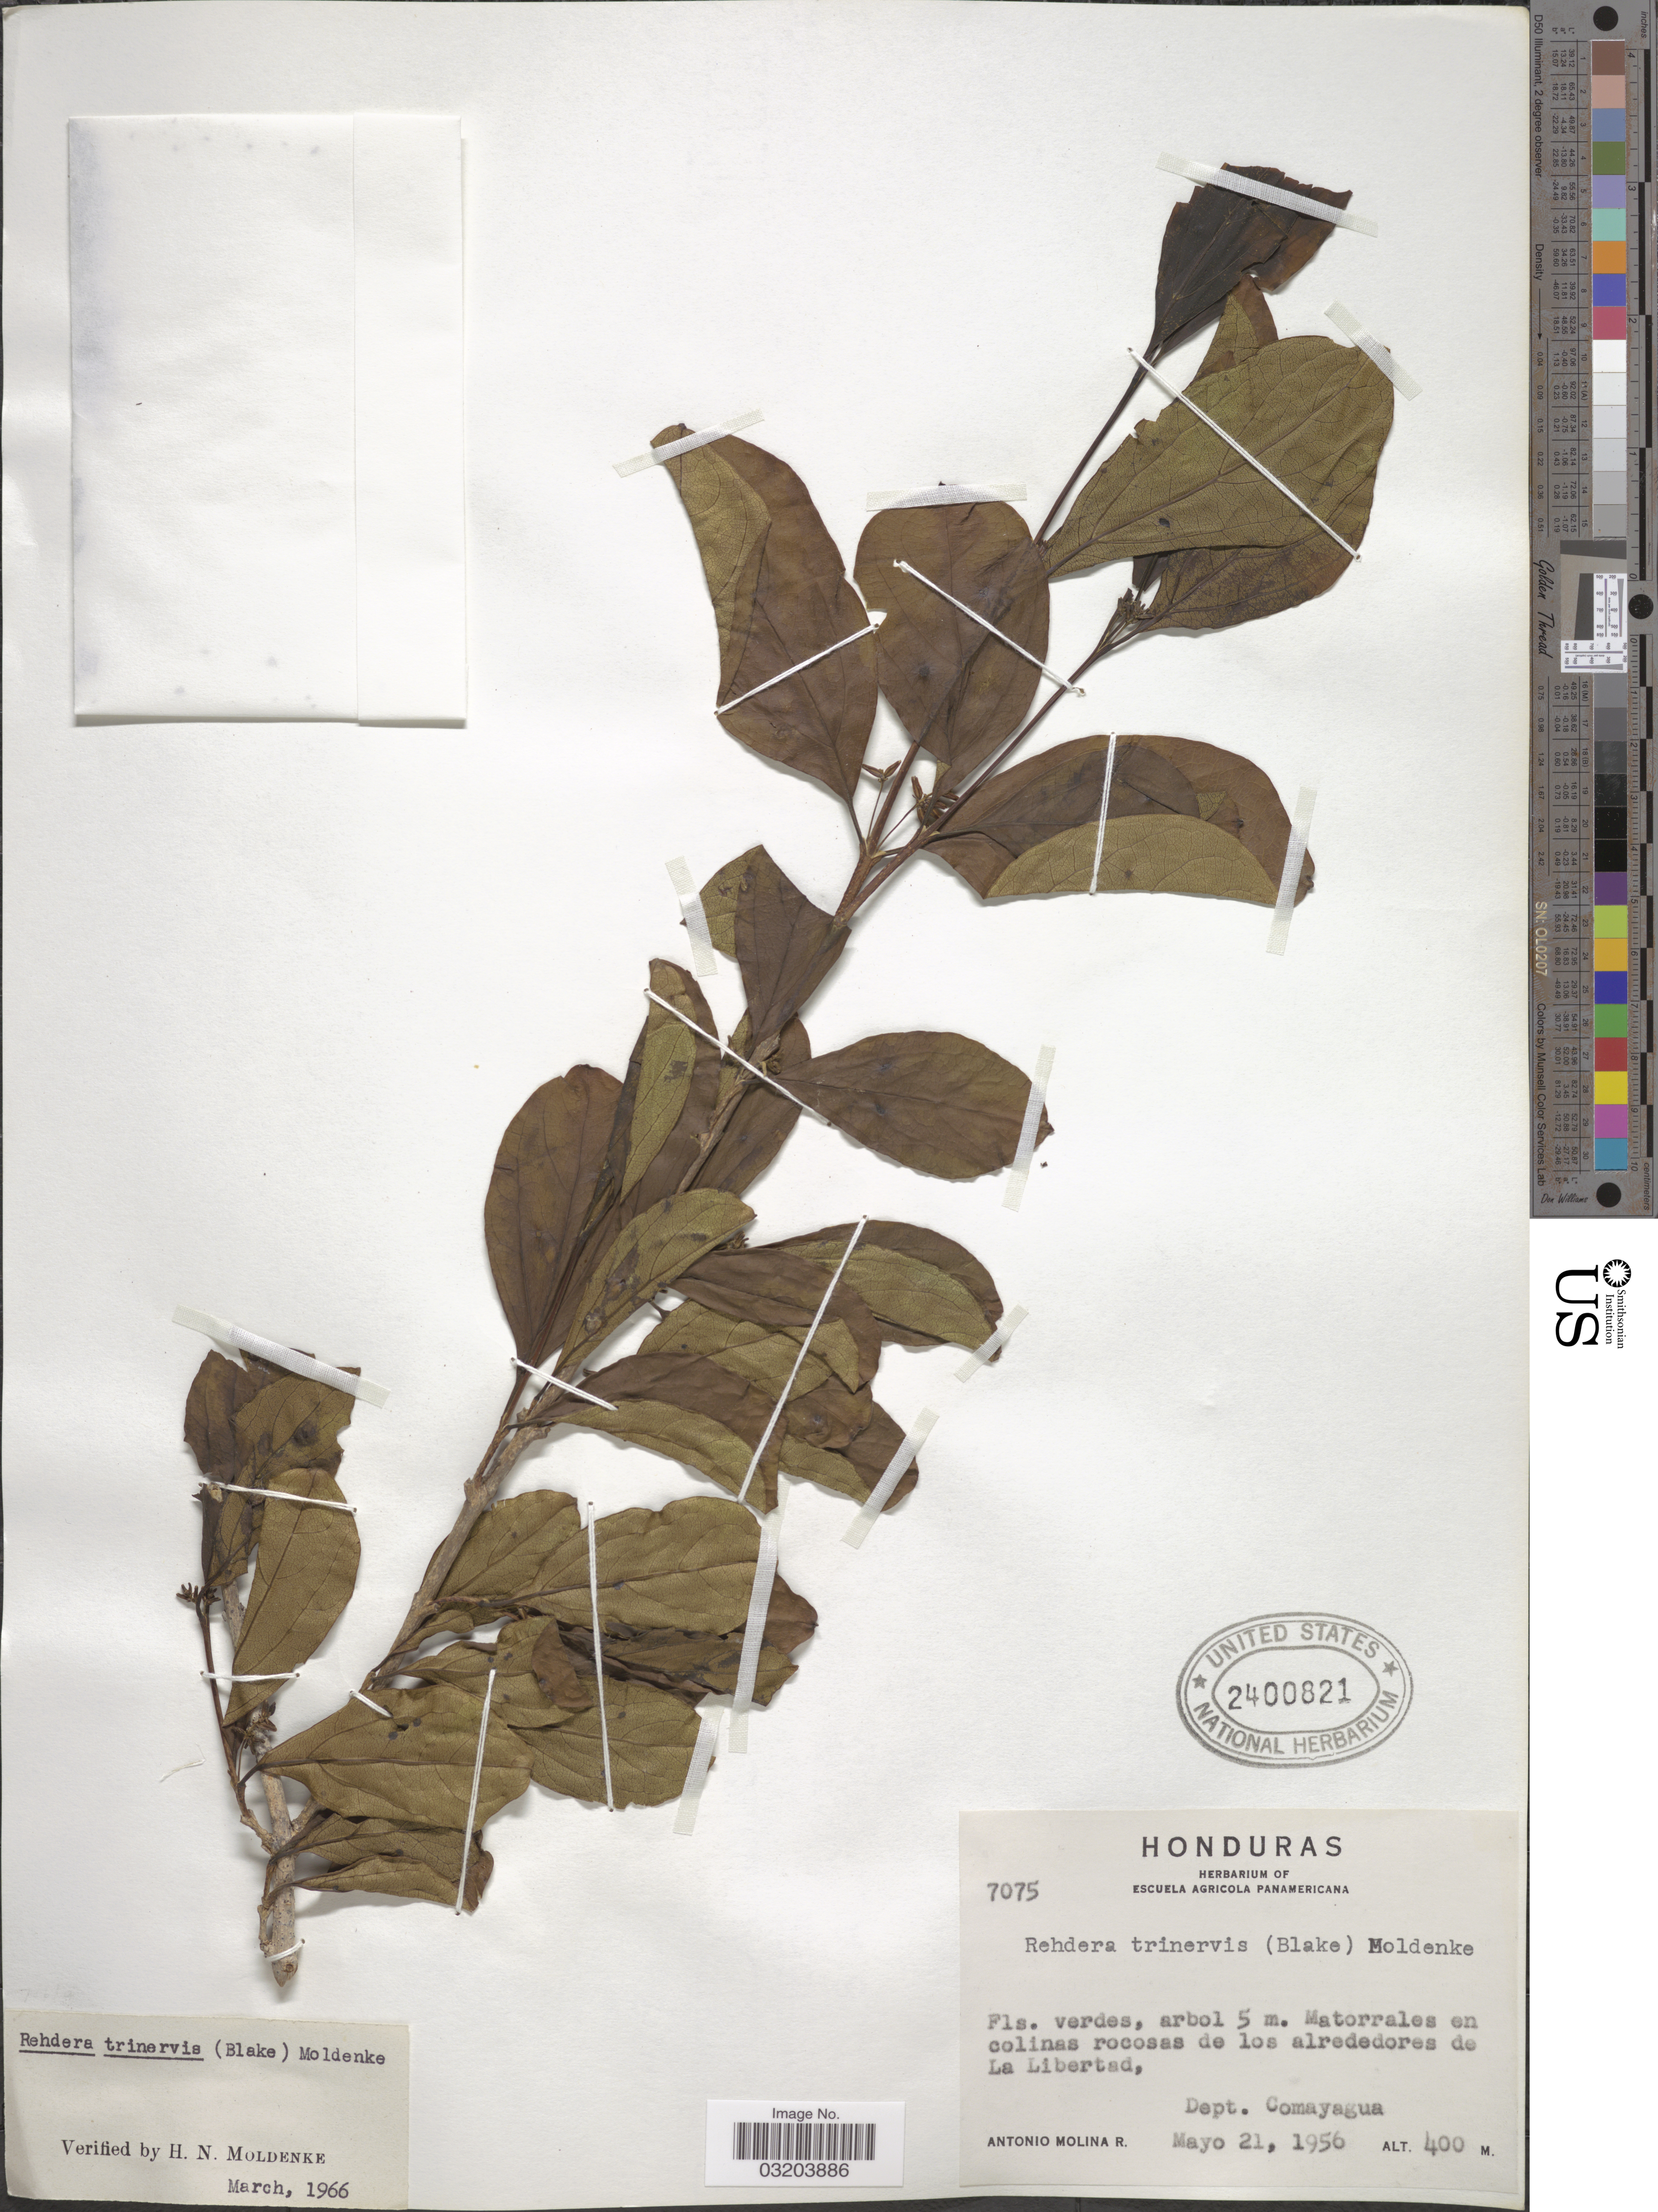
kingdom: Plantae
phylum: Tracheophyta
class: Magnoliopsida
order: Lamiales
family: Verbenaceae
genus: Rehdera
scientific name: Rehdera trinervis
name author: (S.F. Blake) Moldenke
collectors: A. Molina R.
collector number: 7075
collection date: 1956-05-21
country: Honduras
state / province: Comayagua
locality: Matorrales en colinas rocosas de los alrededores de La Libertad, Dept. Comayagua.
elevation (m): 400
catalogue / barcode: US 2400821